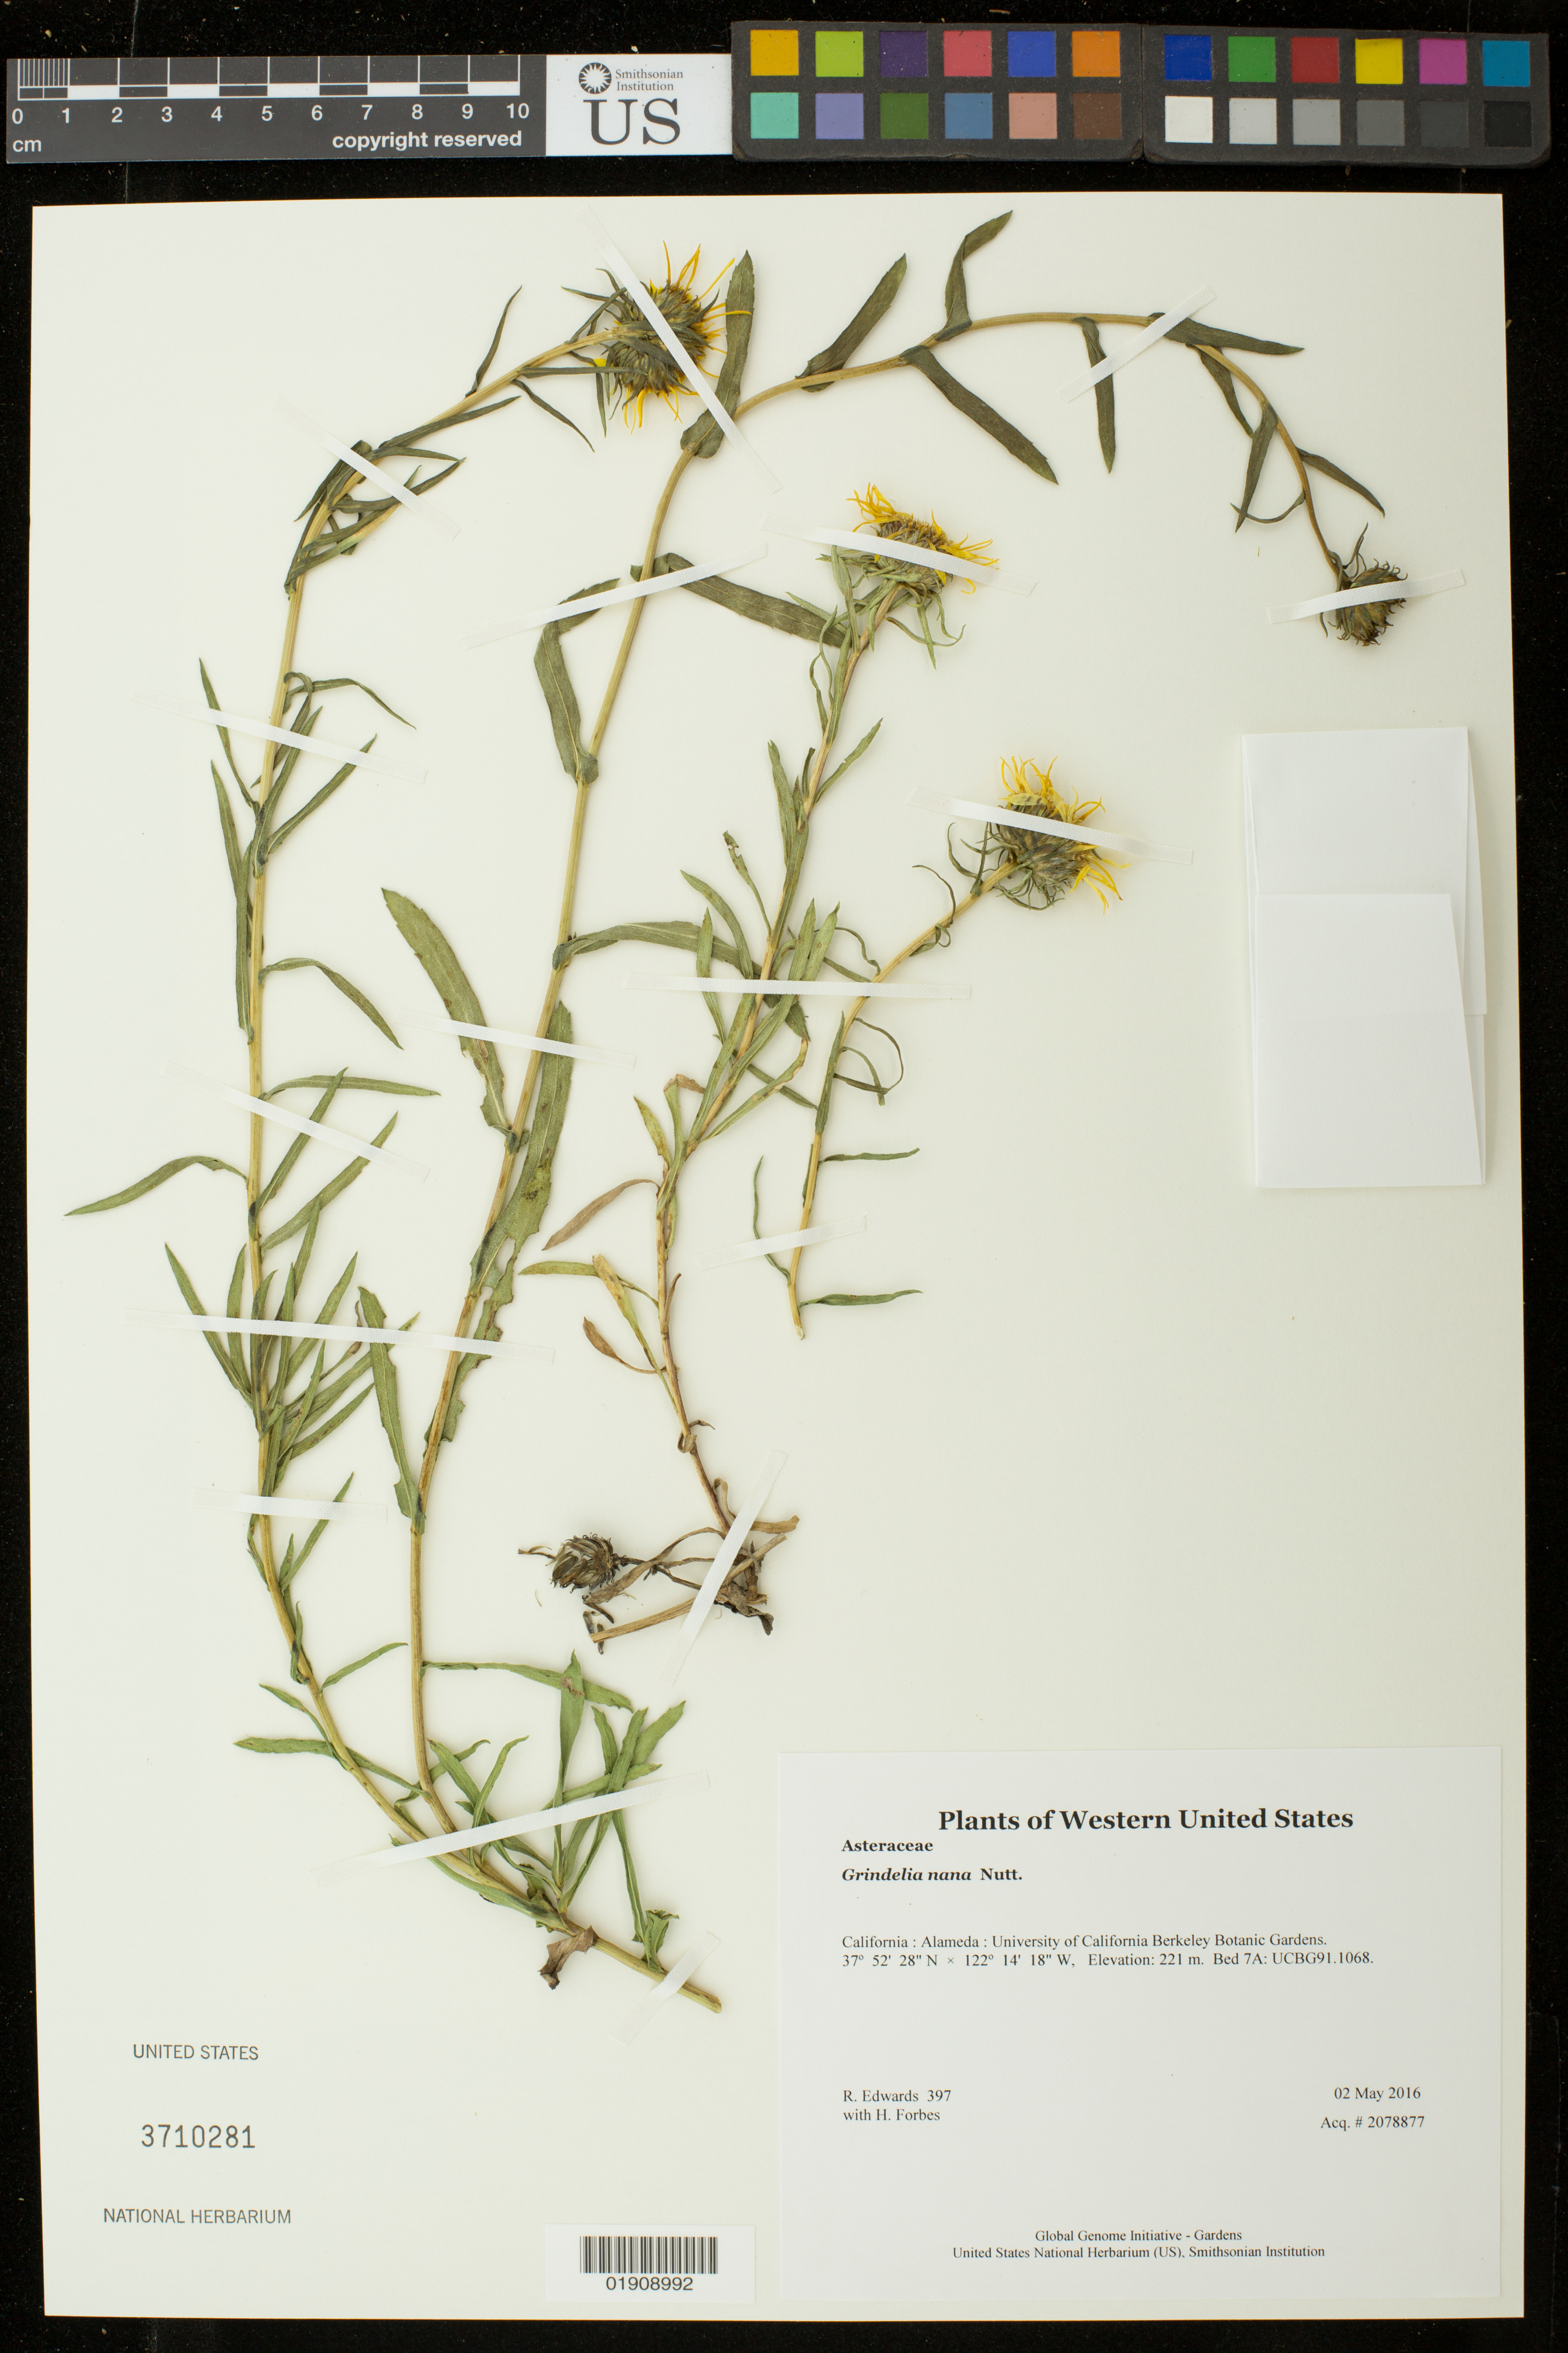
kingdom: Plantae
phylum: Tracheophyta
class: Magnoliopsida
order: Asterales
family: Asteraceae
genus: Grindelia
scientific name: Grindelia nana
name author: Nutt.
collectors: H. Forbes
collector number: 397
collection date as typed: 2 May 2016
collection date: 2016-05-02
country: United States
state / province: California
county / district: Alameda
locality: University of California Berkeley Botanic Gardens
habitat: Bed 7A: UCBG91.1068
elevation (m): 221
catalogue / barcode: US 3710281